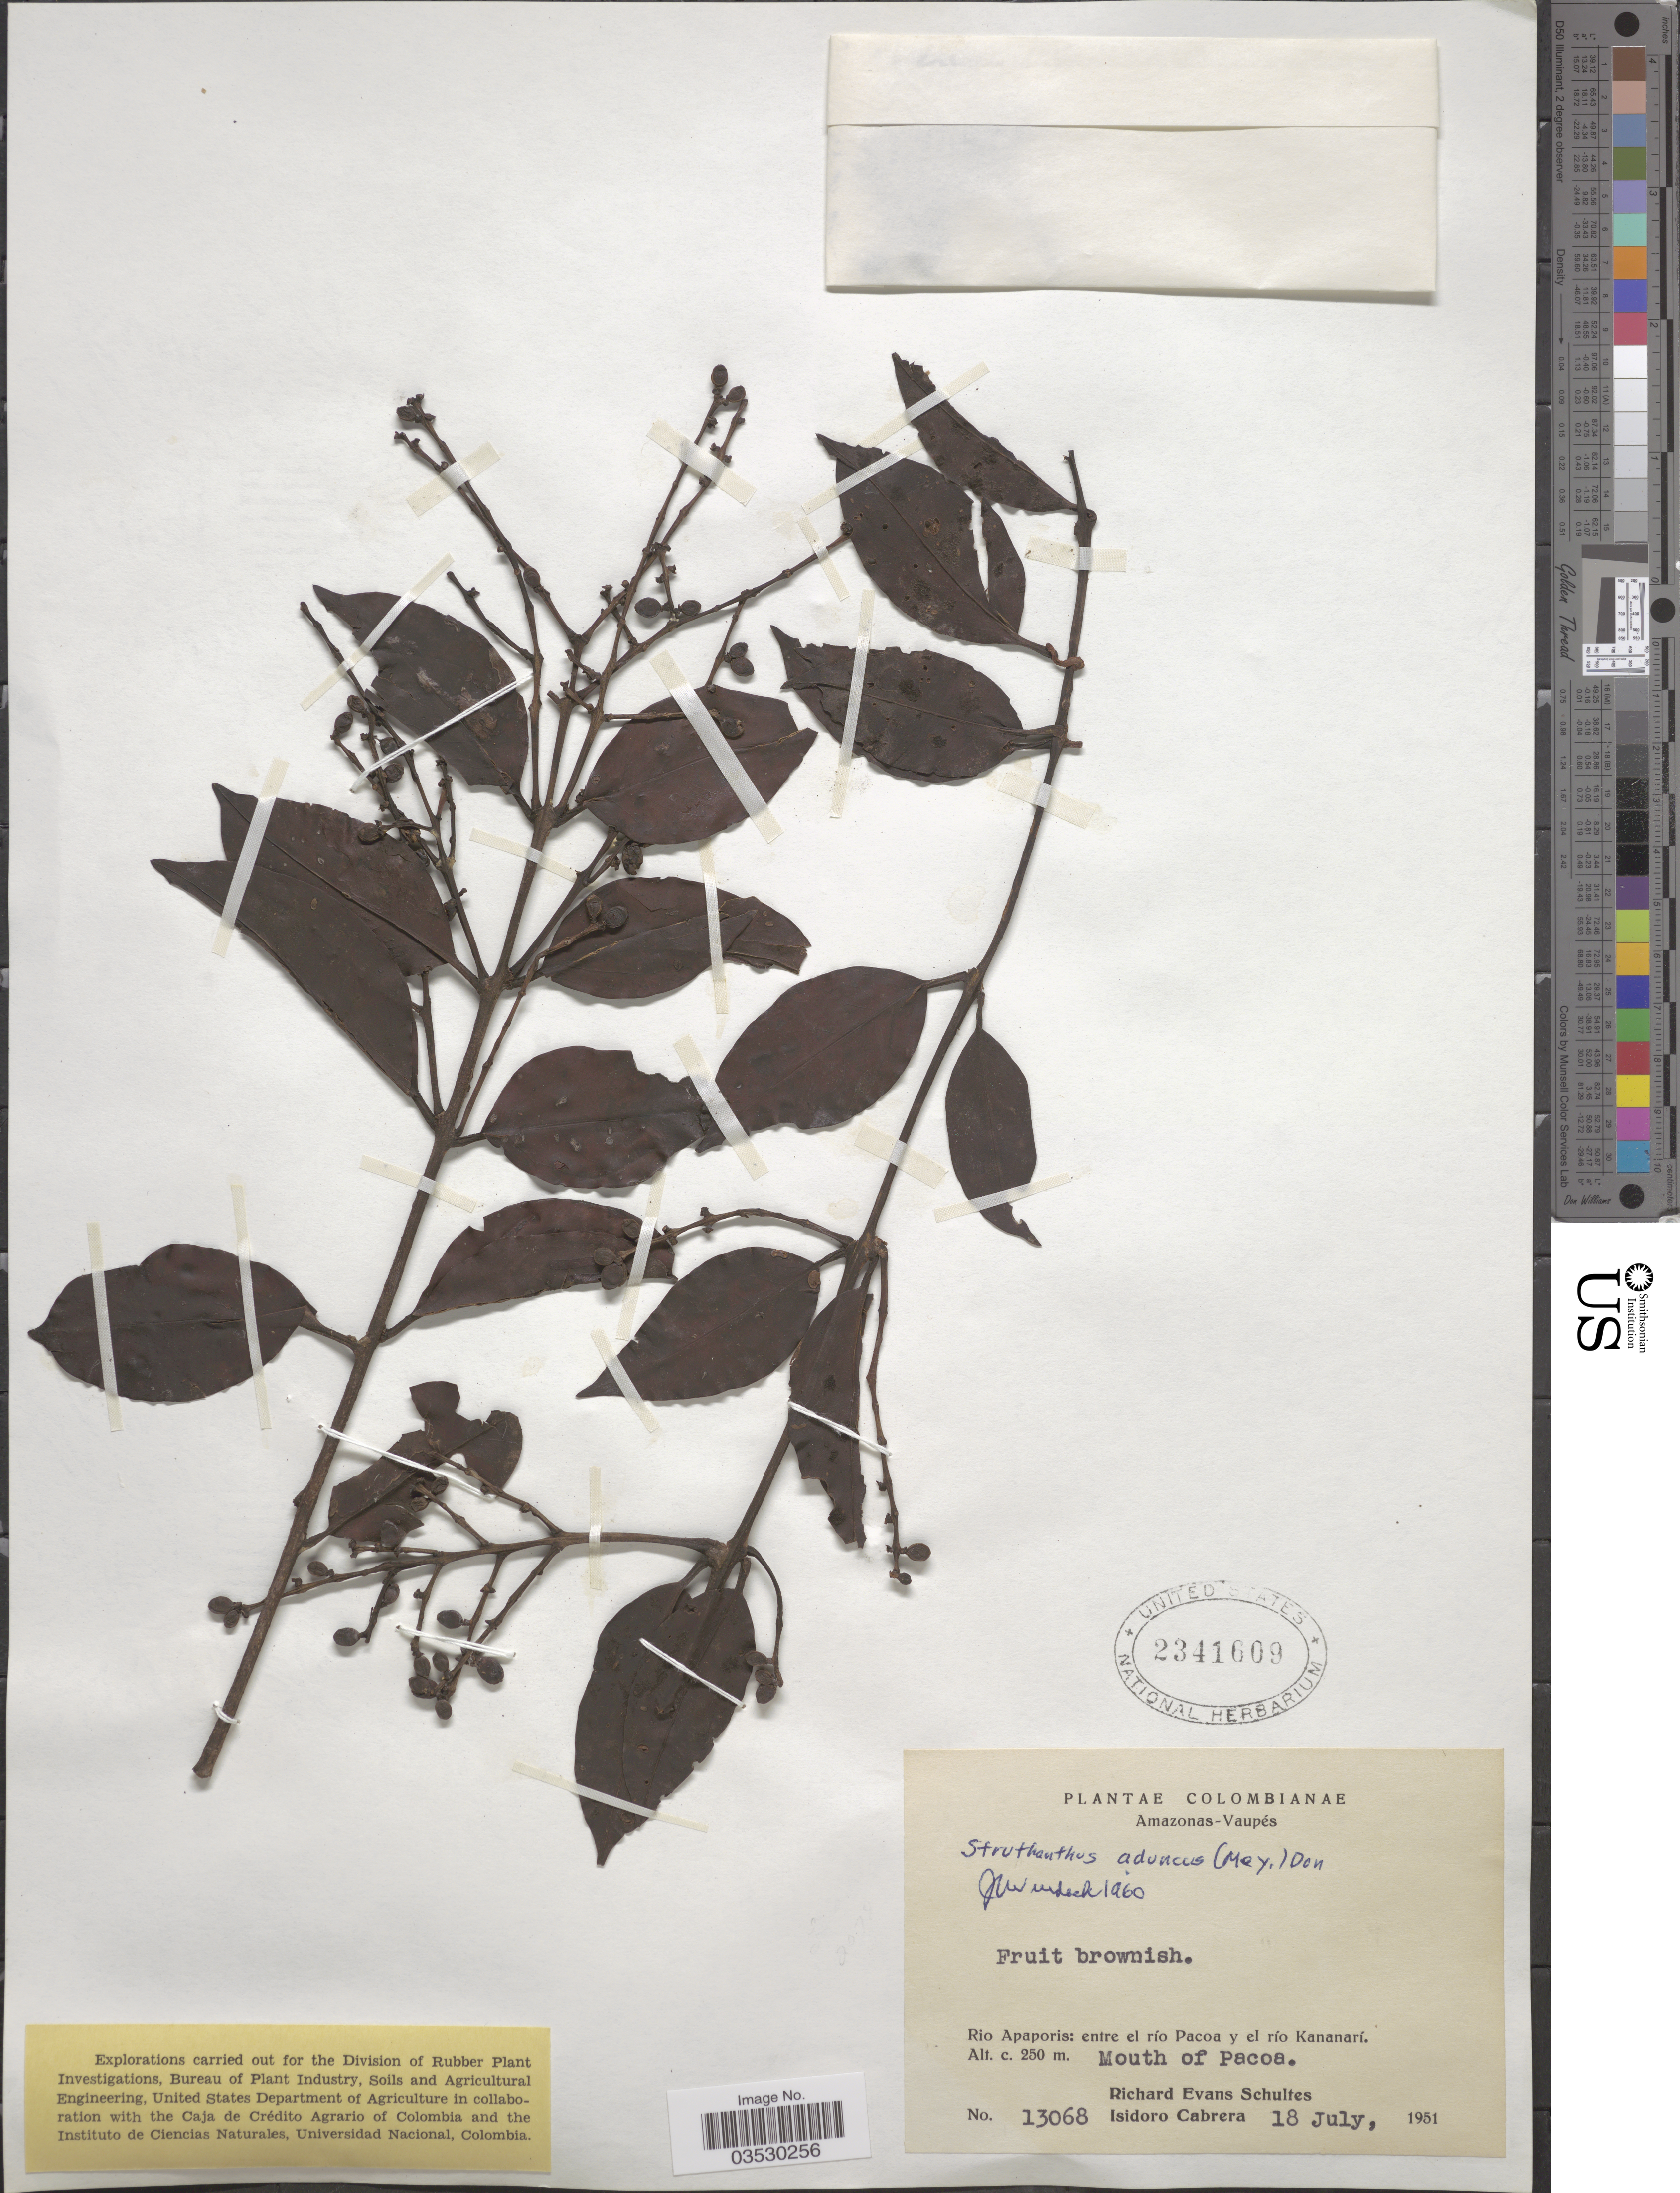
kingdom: Plantae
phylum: Tracheophyta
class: Magnoliopsida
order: Santalales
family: Loranthaceae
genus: Struthanthus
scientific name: Struthanthus aduncus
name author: (G. Mey.) G. Don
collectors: R. E. Schultes & I. Cabrera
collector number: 13068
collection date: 1951-07-18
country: Colombia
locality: Amazonas-Vaupés. Rio Apaporis: entre el río Pacoa y el río Kananarí. Mouth of Pacoa.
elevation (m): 250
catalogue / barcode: US 2341609